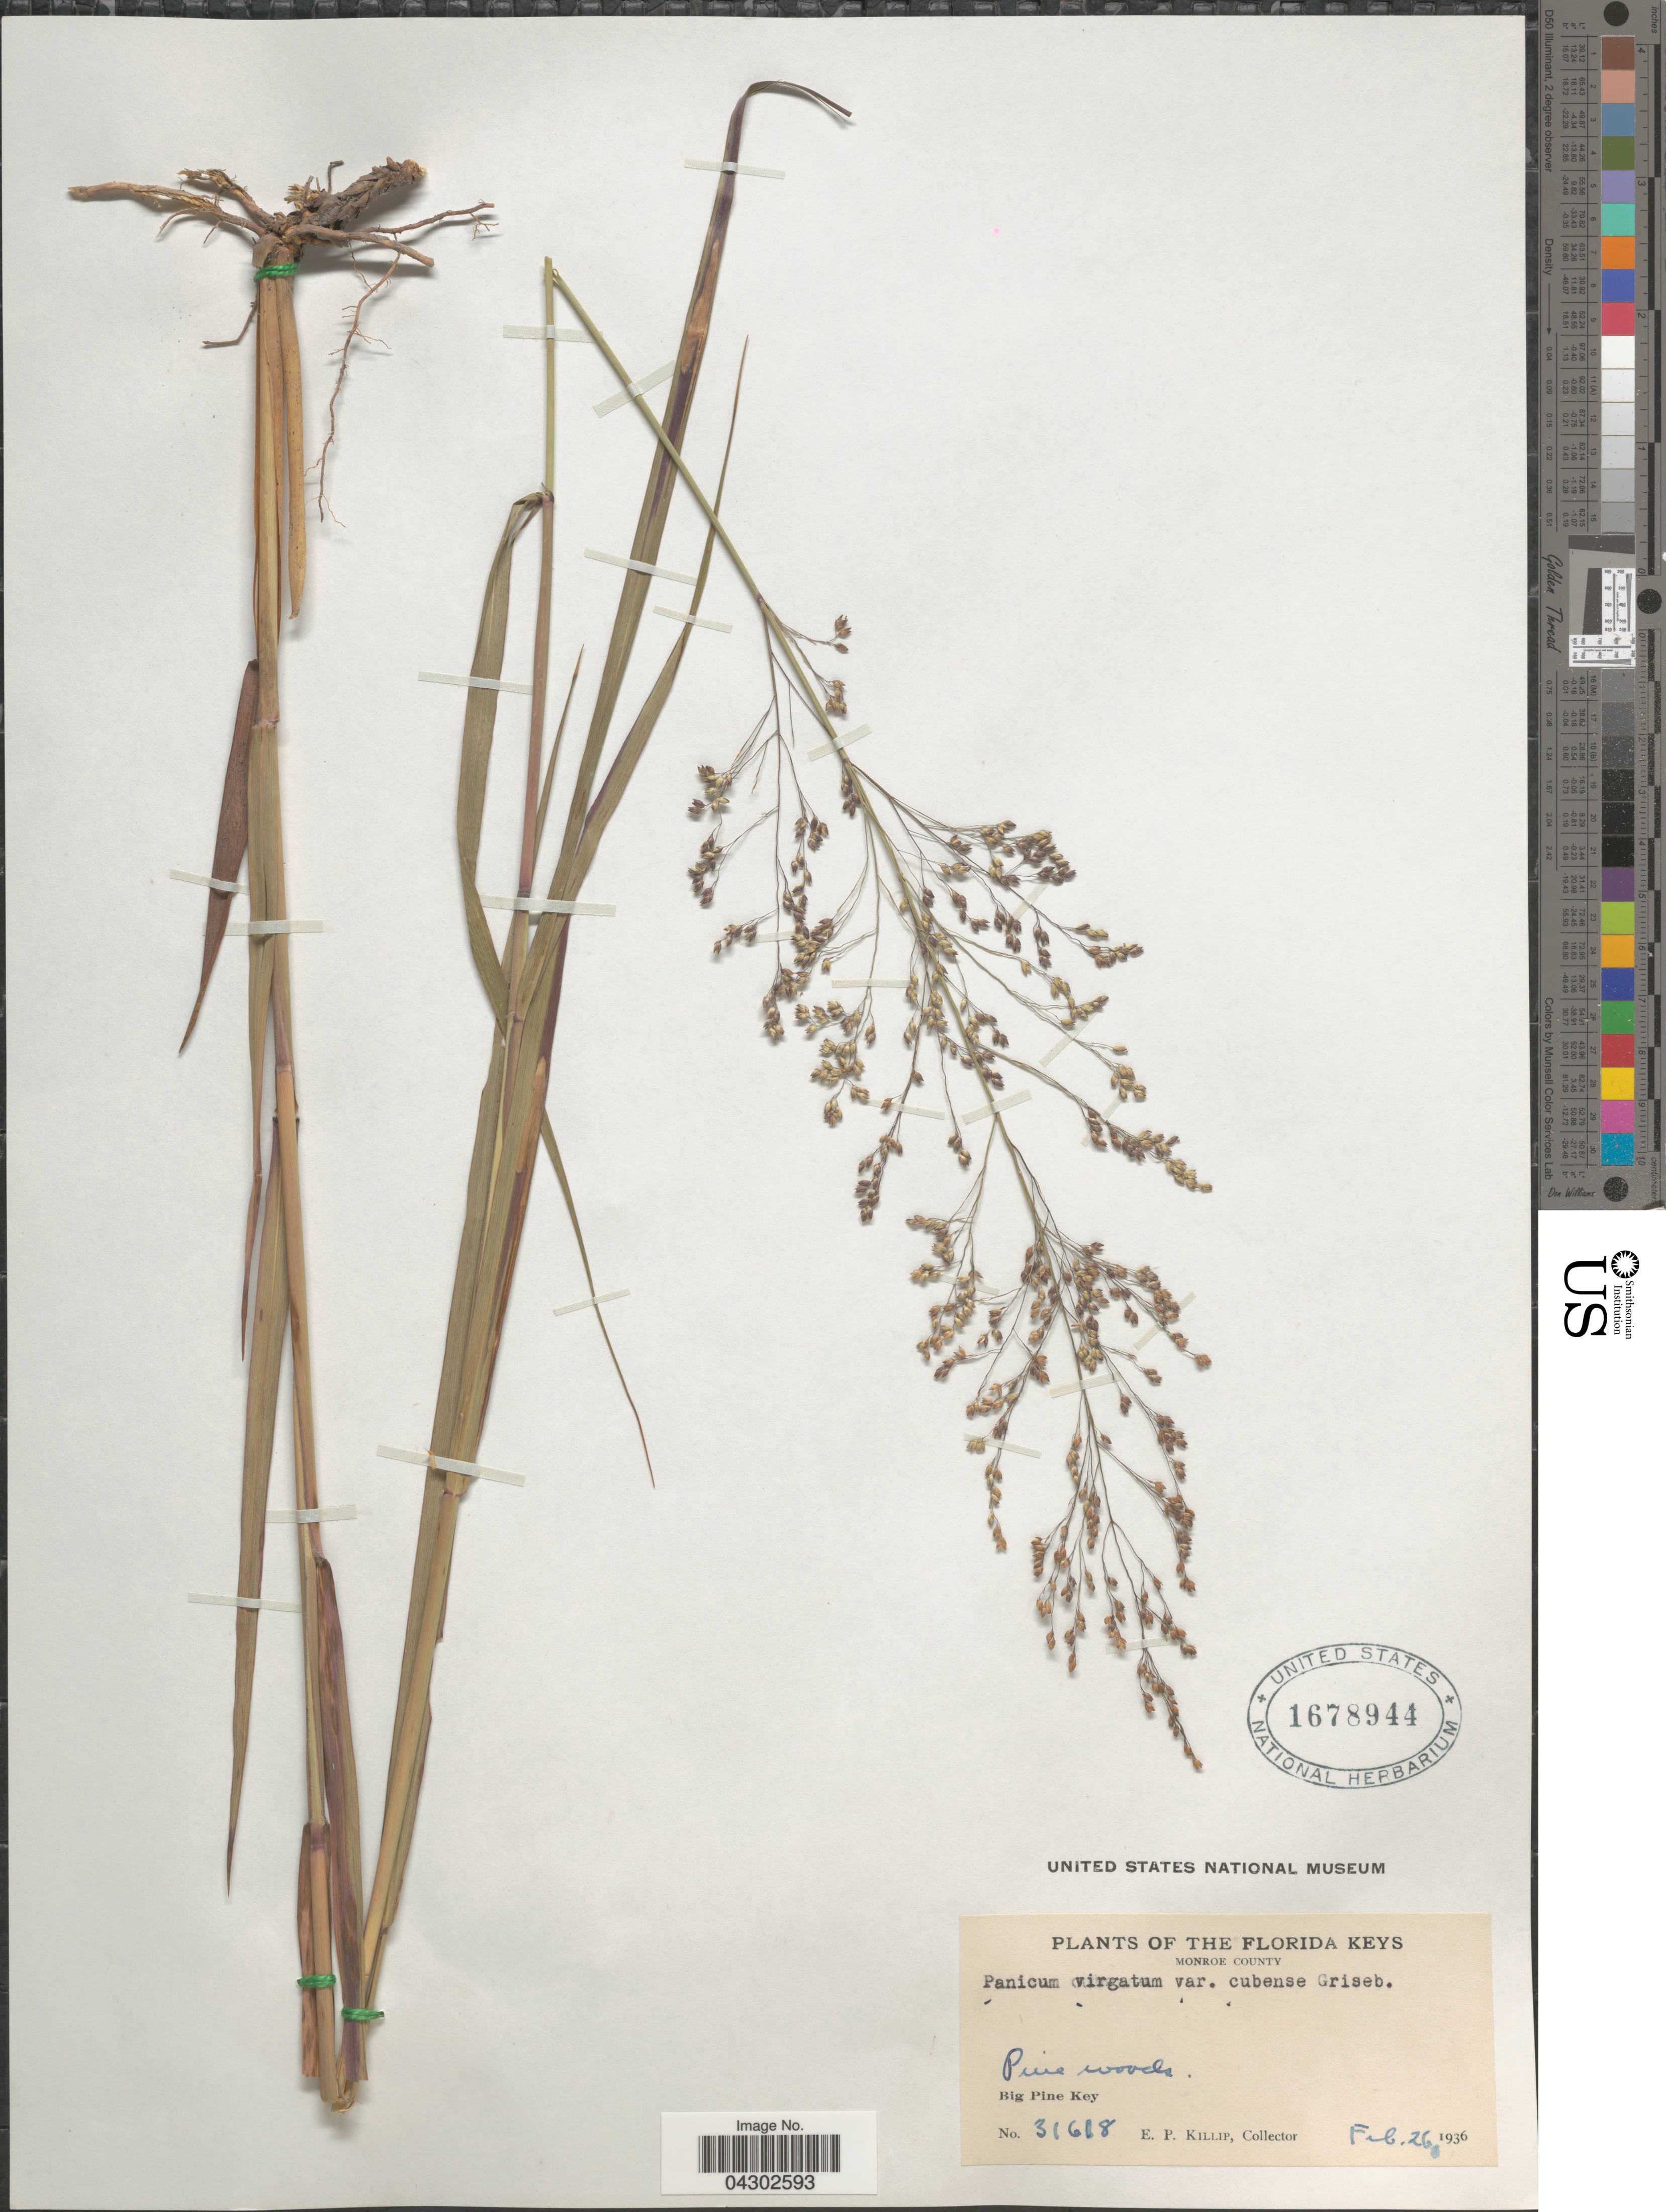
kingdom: Plantae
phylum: Tracheophyta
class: Liliopsida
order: Poales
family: Poaceae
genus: Panicum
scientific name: Panicum virgatum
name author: L.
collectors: E. P. Killip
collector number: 31618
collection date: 1936-02-26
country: United States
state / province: Florida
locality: Florida Keys. Monroe County. Pine woods. Big Pine Key.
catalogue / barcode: US 1678944